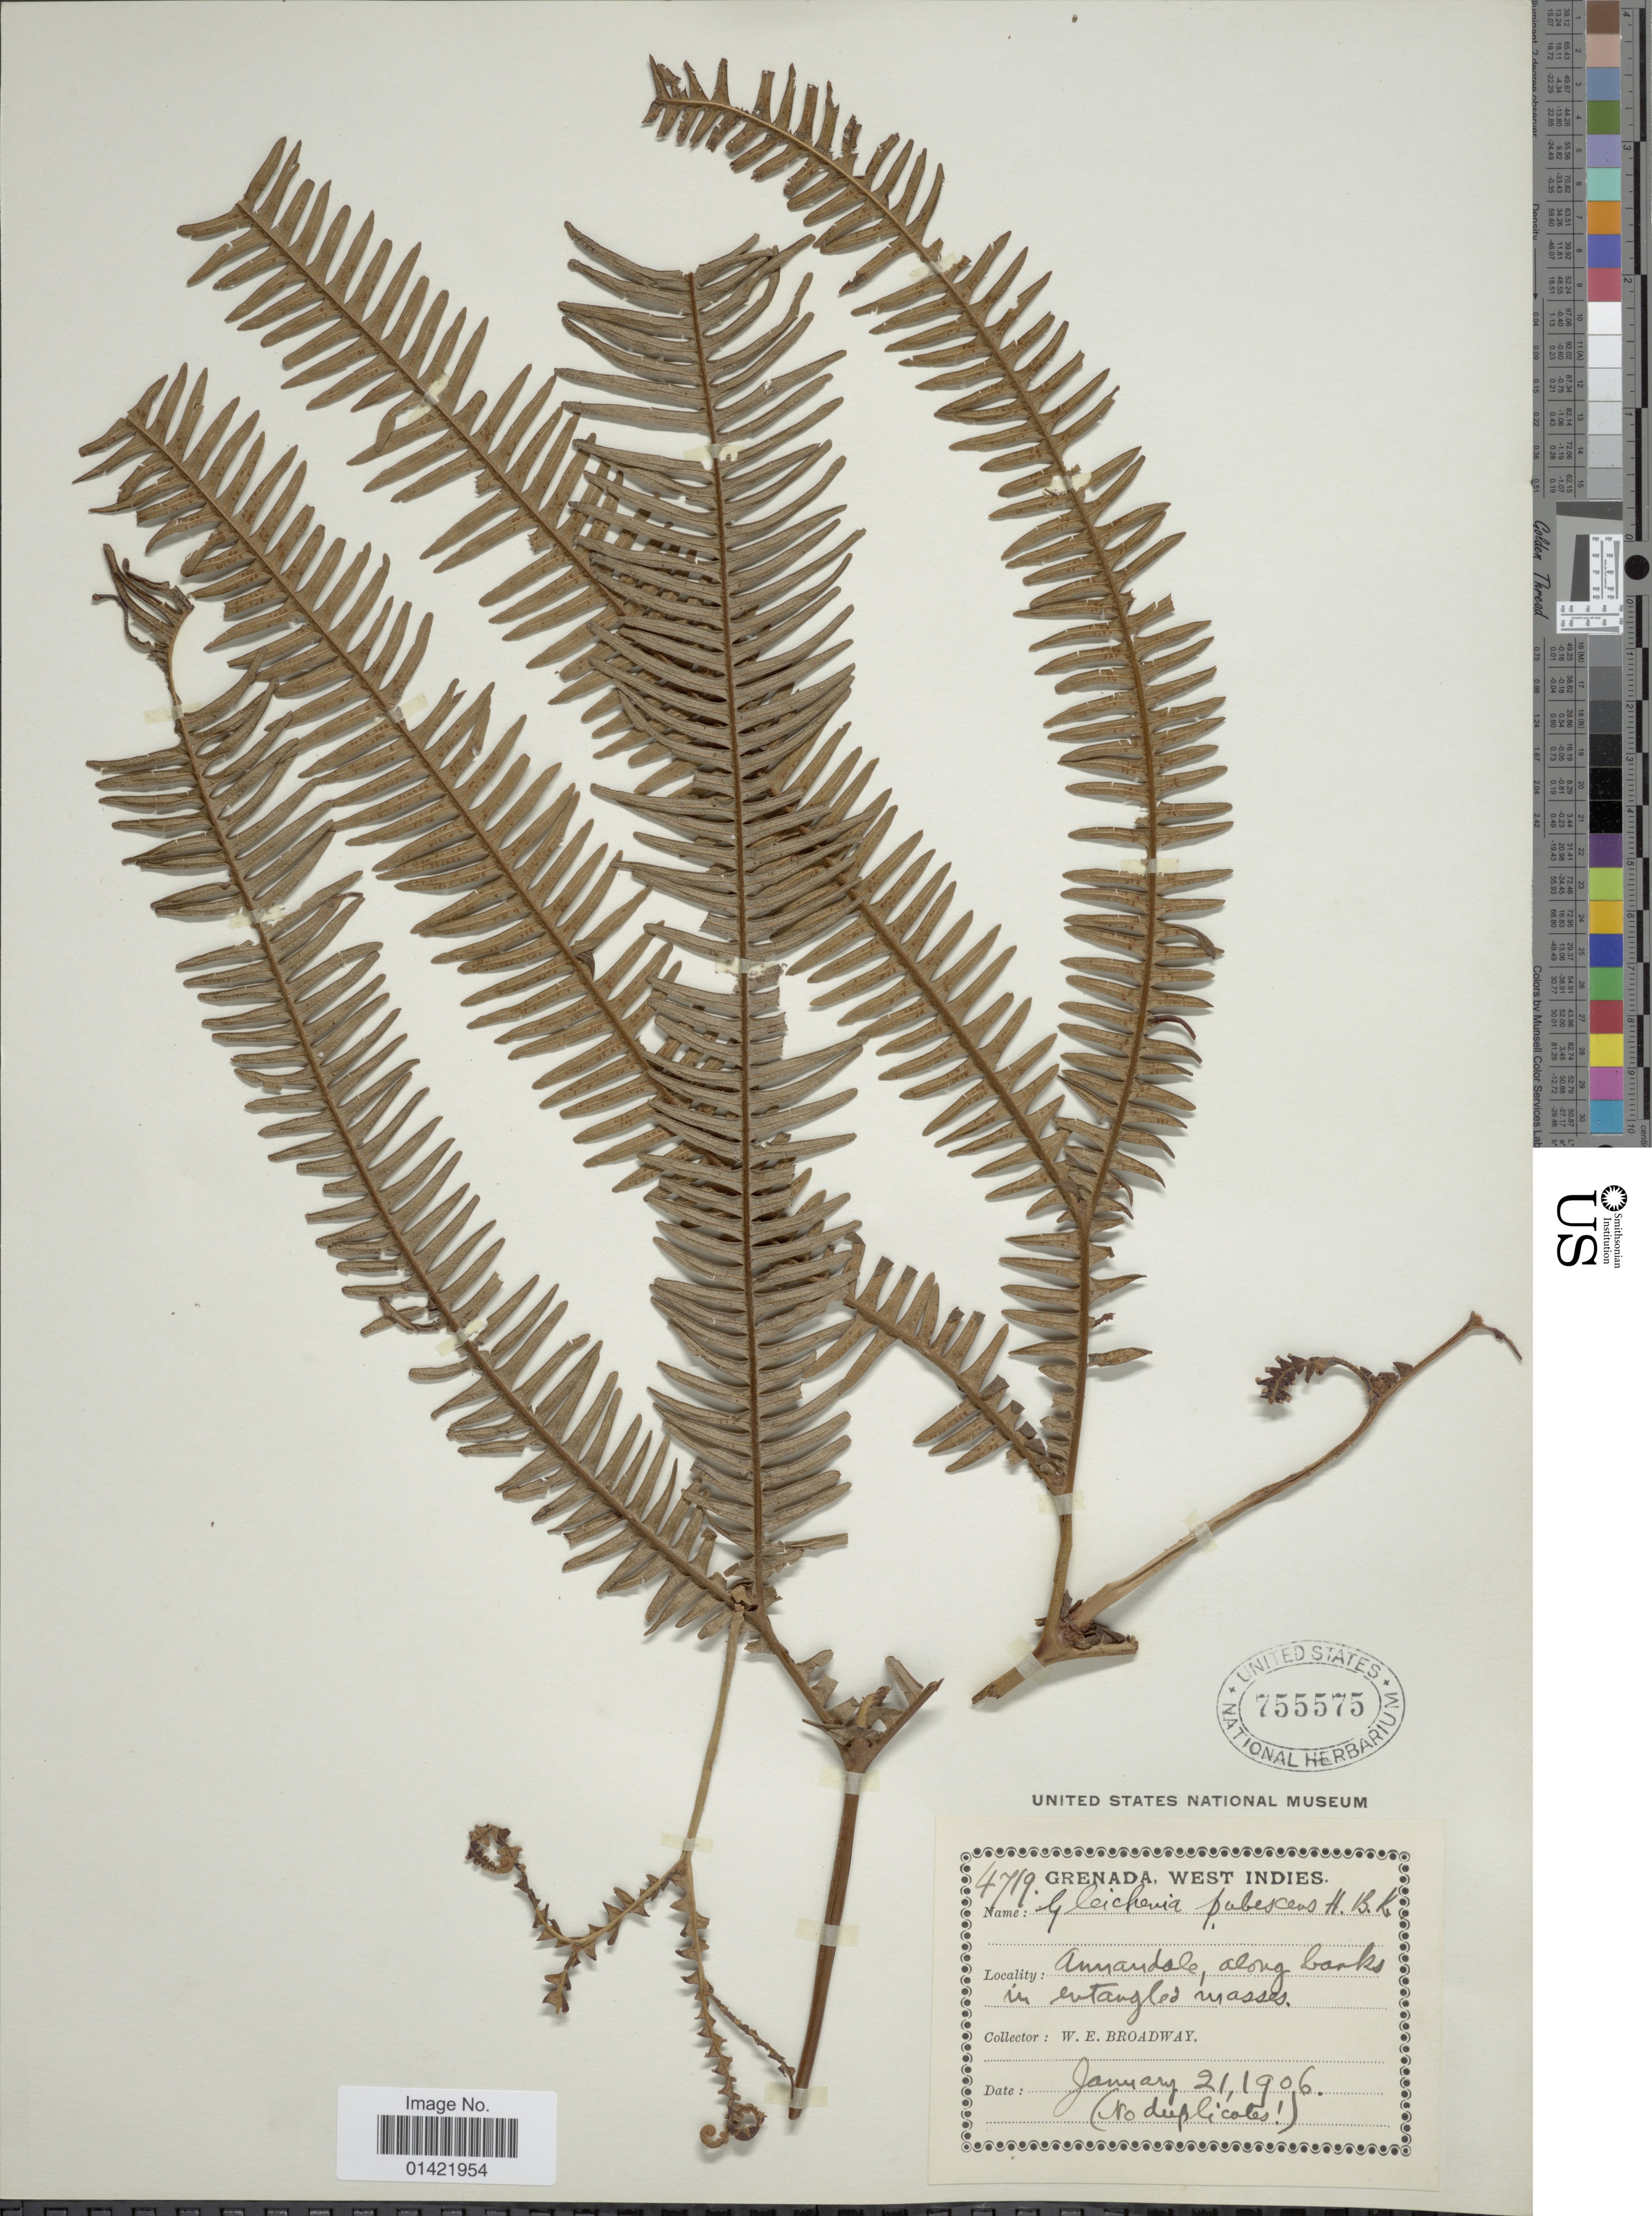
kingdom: Plantae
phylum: Tracheophyta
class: Polypodiopsida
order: Gleicheniales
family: Gleicheniaceae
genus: Sticherus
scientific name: Sticherus bifidus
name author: (Willd.) Ching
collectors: W. E. Broadway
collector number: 4719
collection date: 1906-01-21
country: Grenada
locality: Annandale, along banks in entangled masses. West indies.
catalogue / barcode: US 755575